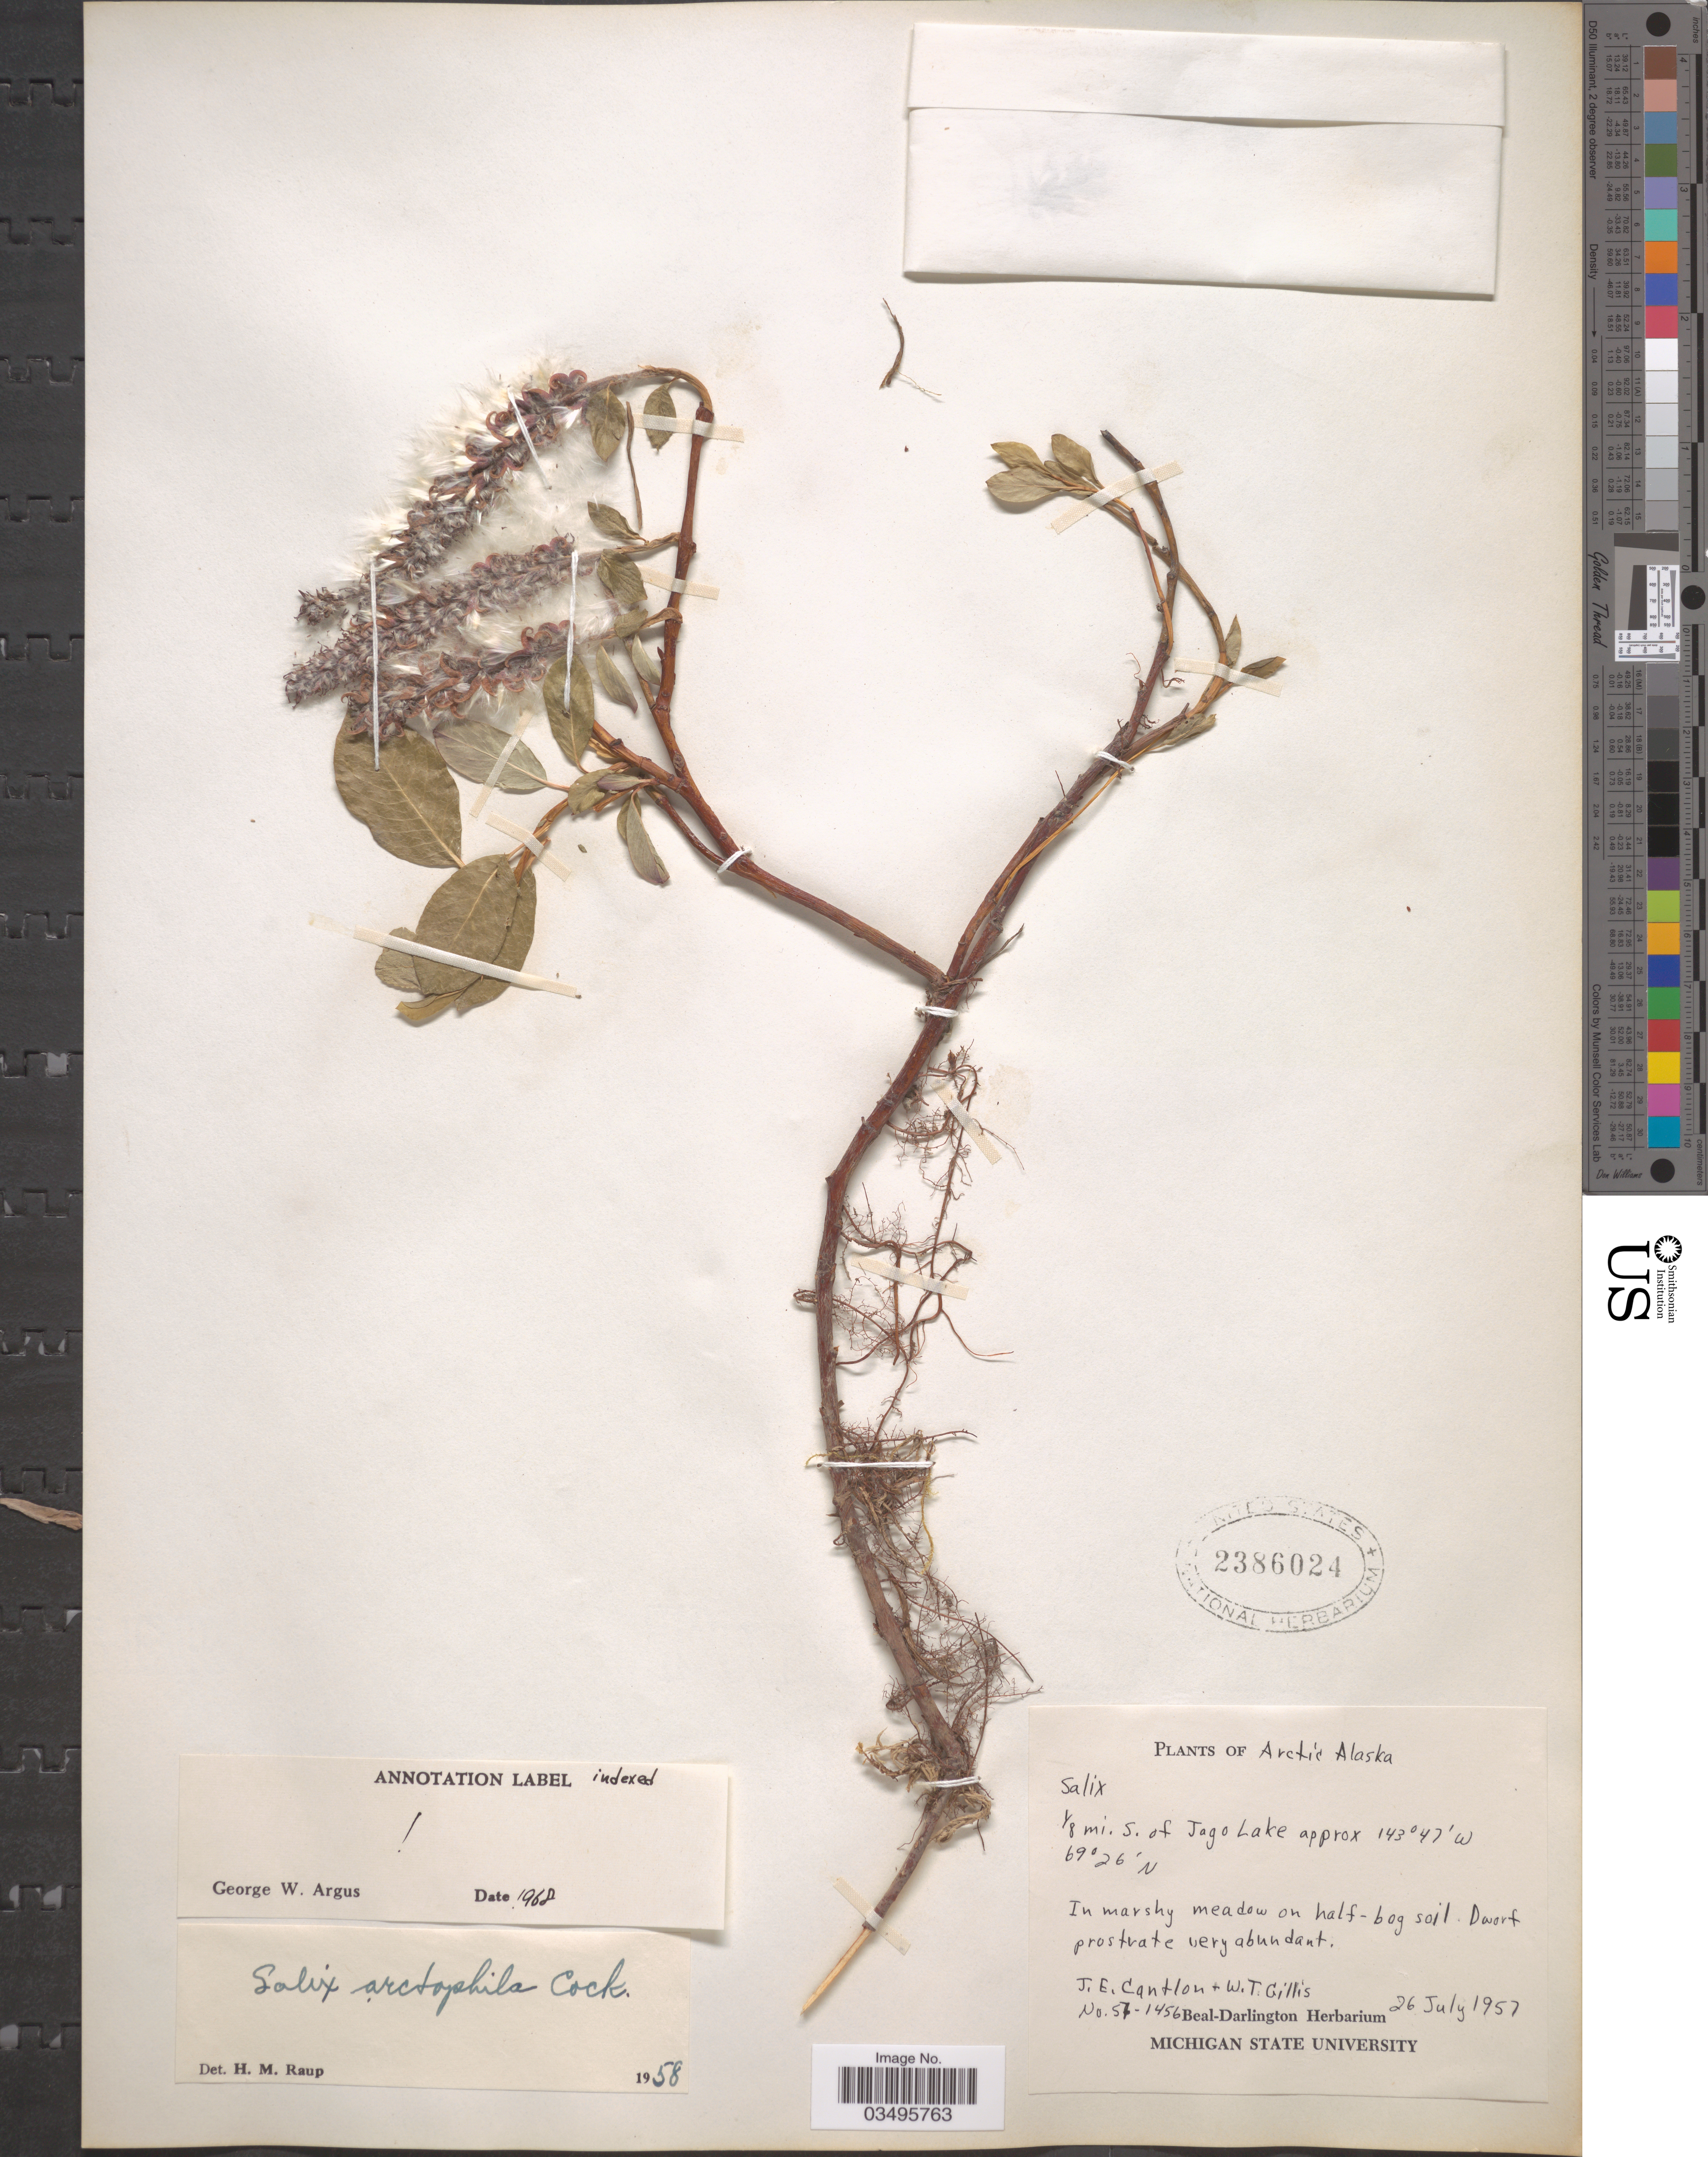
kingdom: Plantae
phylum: Tracheophyta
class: Magnoliopsida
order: Malpighiales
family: Salicaceae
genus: Salix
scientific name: Salix arctophila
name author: Cockerell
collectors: J. Cantlon & W. T. Gillis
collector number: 57-1456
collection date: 1957-07-26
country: United States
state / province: Alaska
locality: Arctic Alaska. 1/8 mi. S. of Jago Lake.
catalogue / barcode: US 2386024